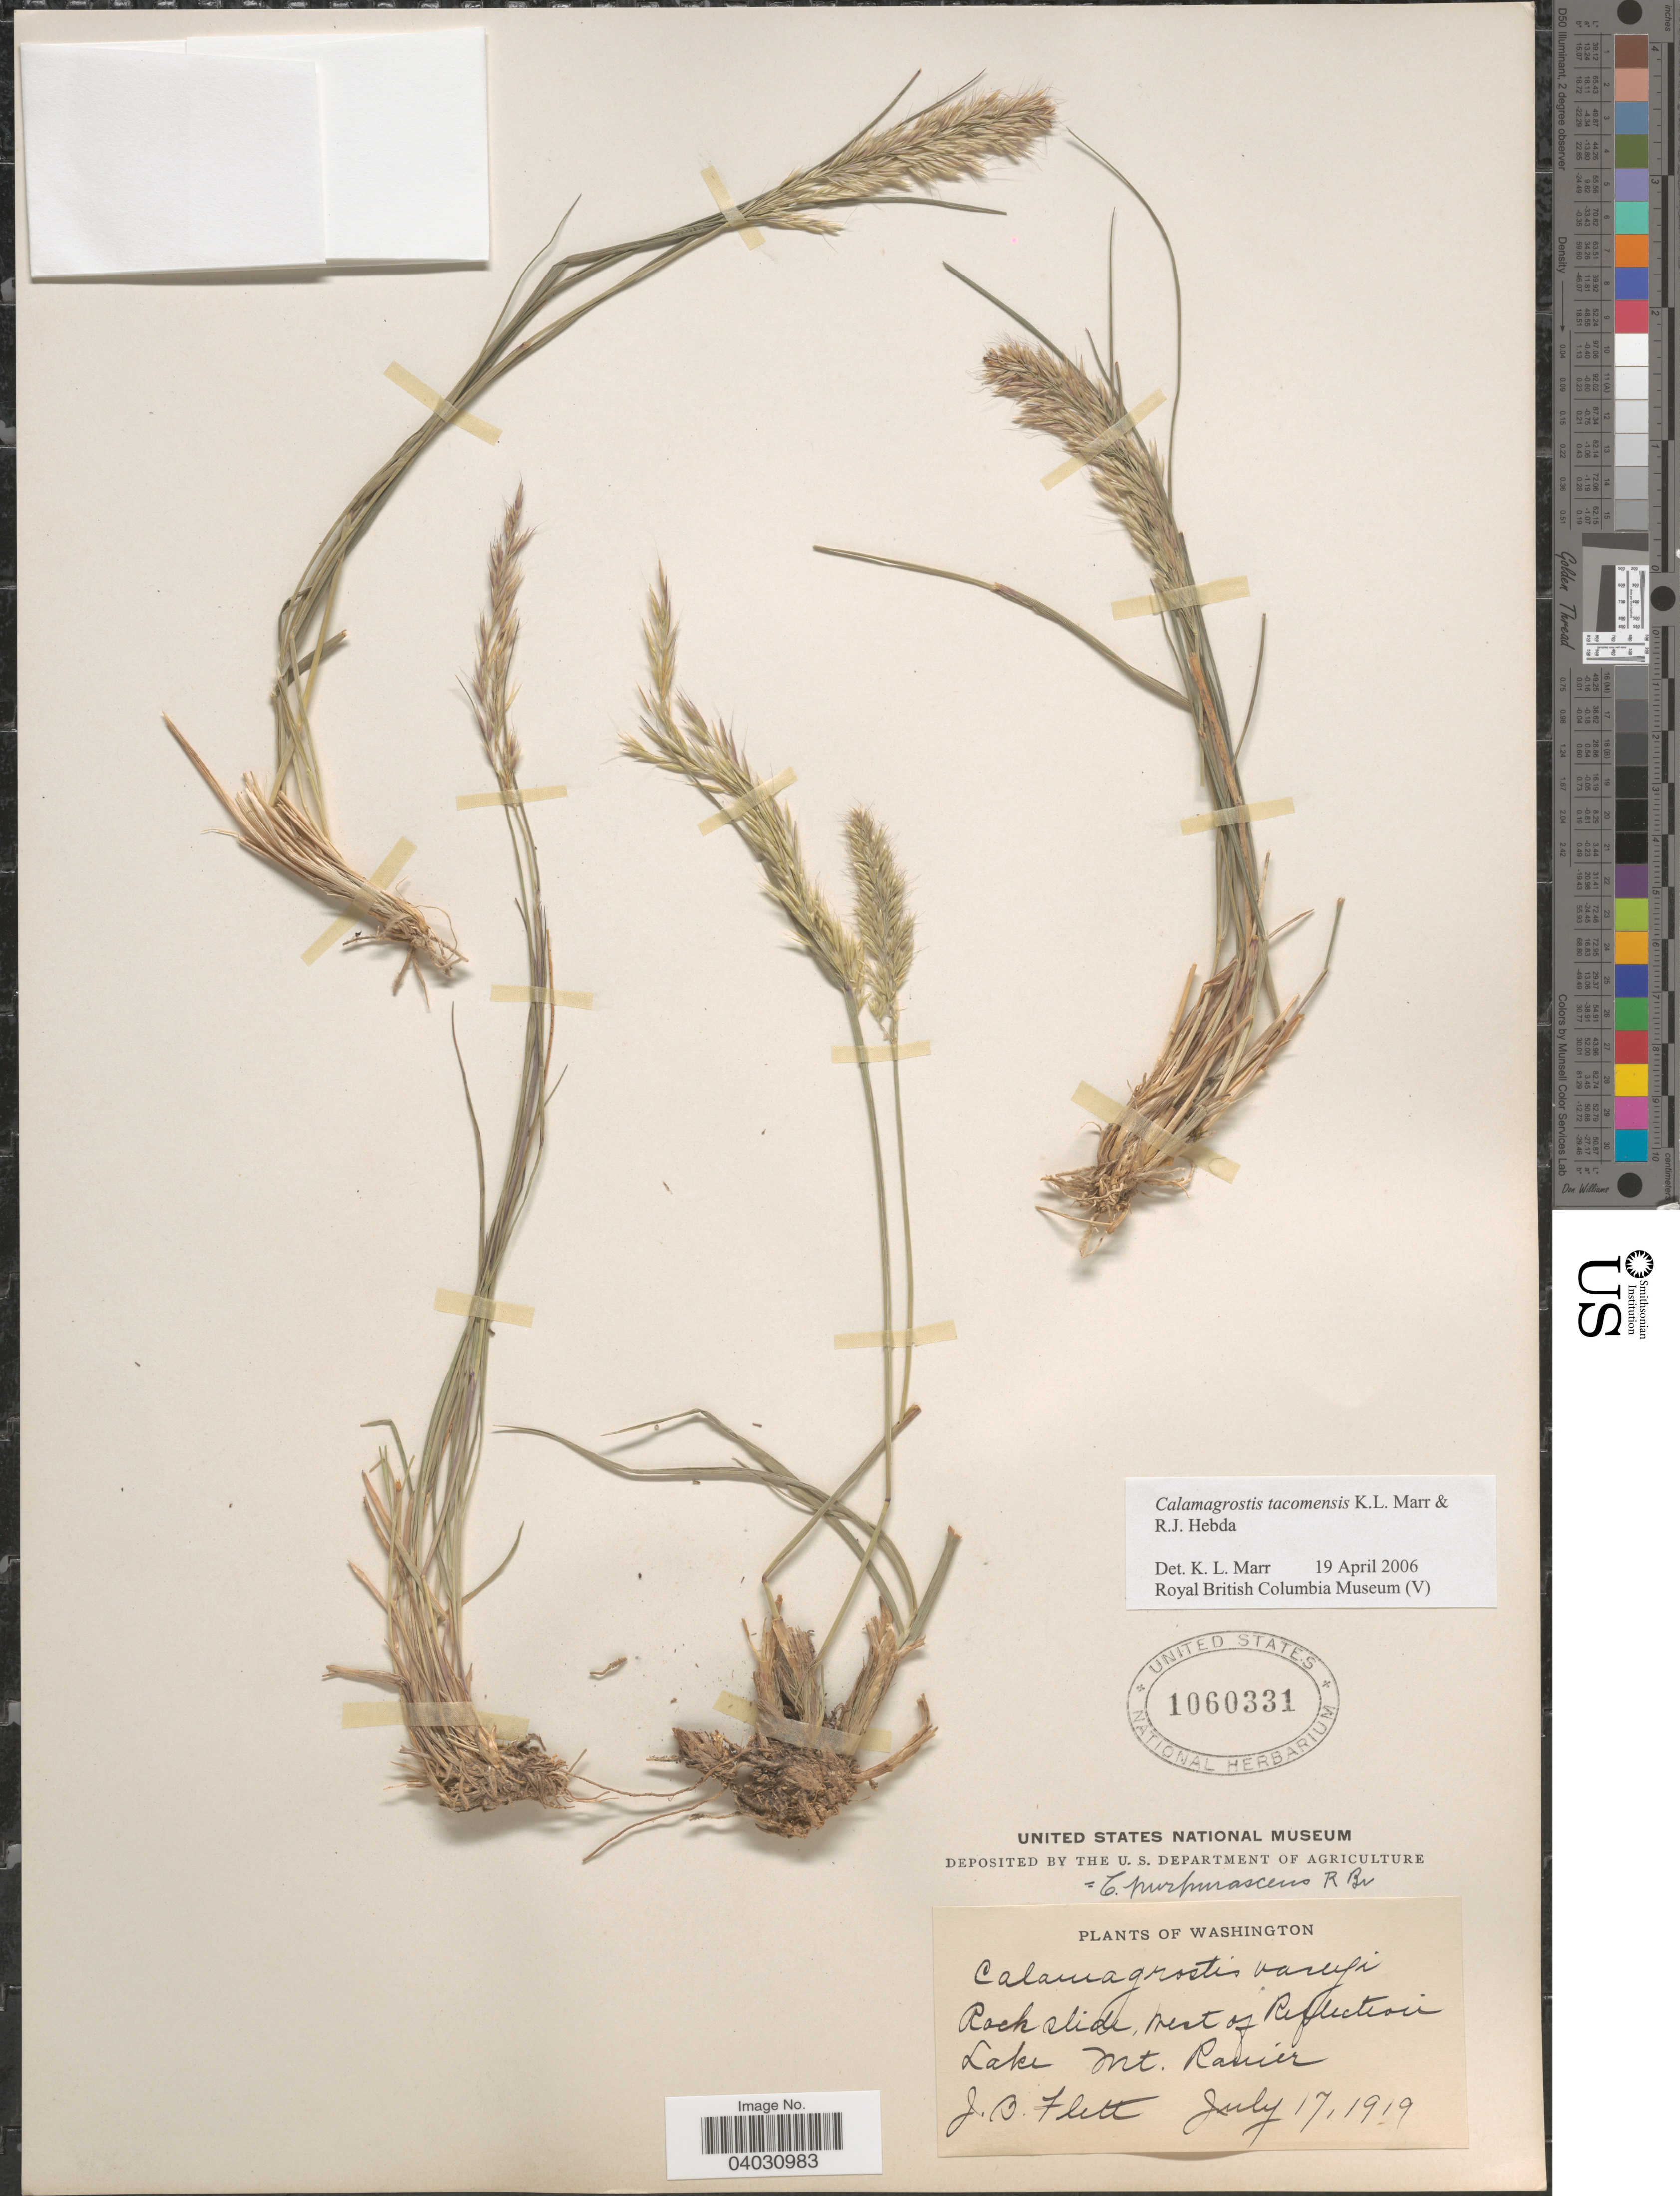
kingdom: Plantae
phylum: Tracheophyta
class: Liliopsida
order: Poales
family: Poaceae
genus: Calamagrostis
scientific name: Calamagrostis tacomensis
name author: K. Marr & Hebda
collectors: J. Flett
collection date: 1919-07-17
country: United States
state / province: Washington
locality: Rock slide, west of Reflection Lake, Mt. Rainier.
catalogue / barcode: US 1060331